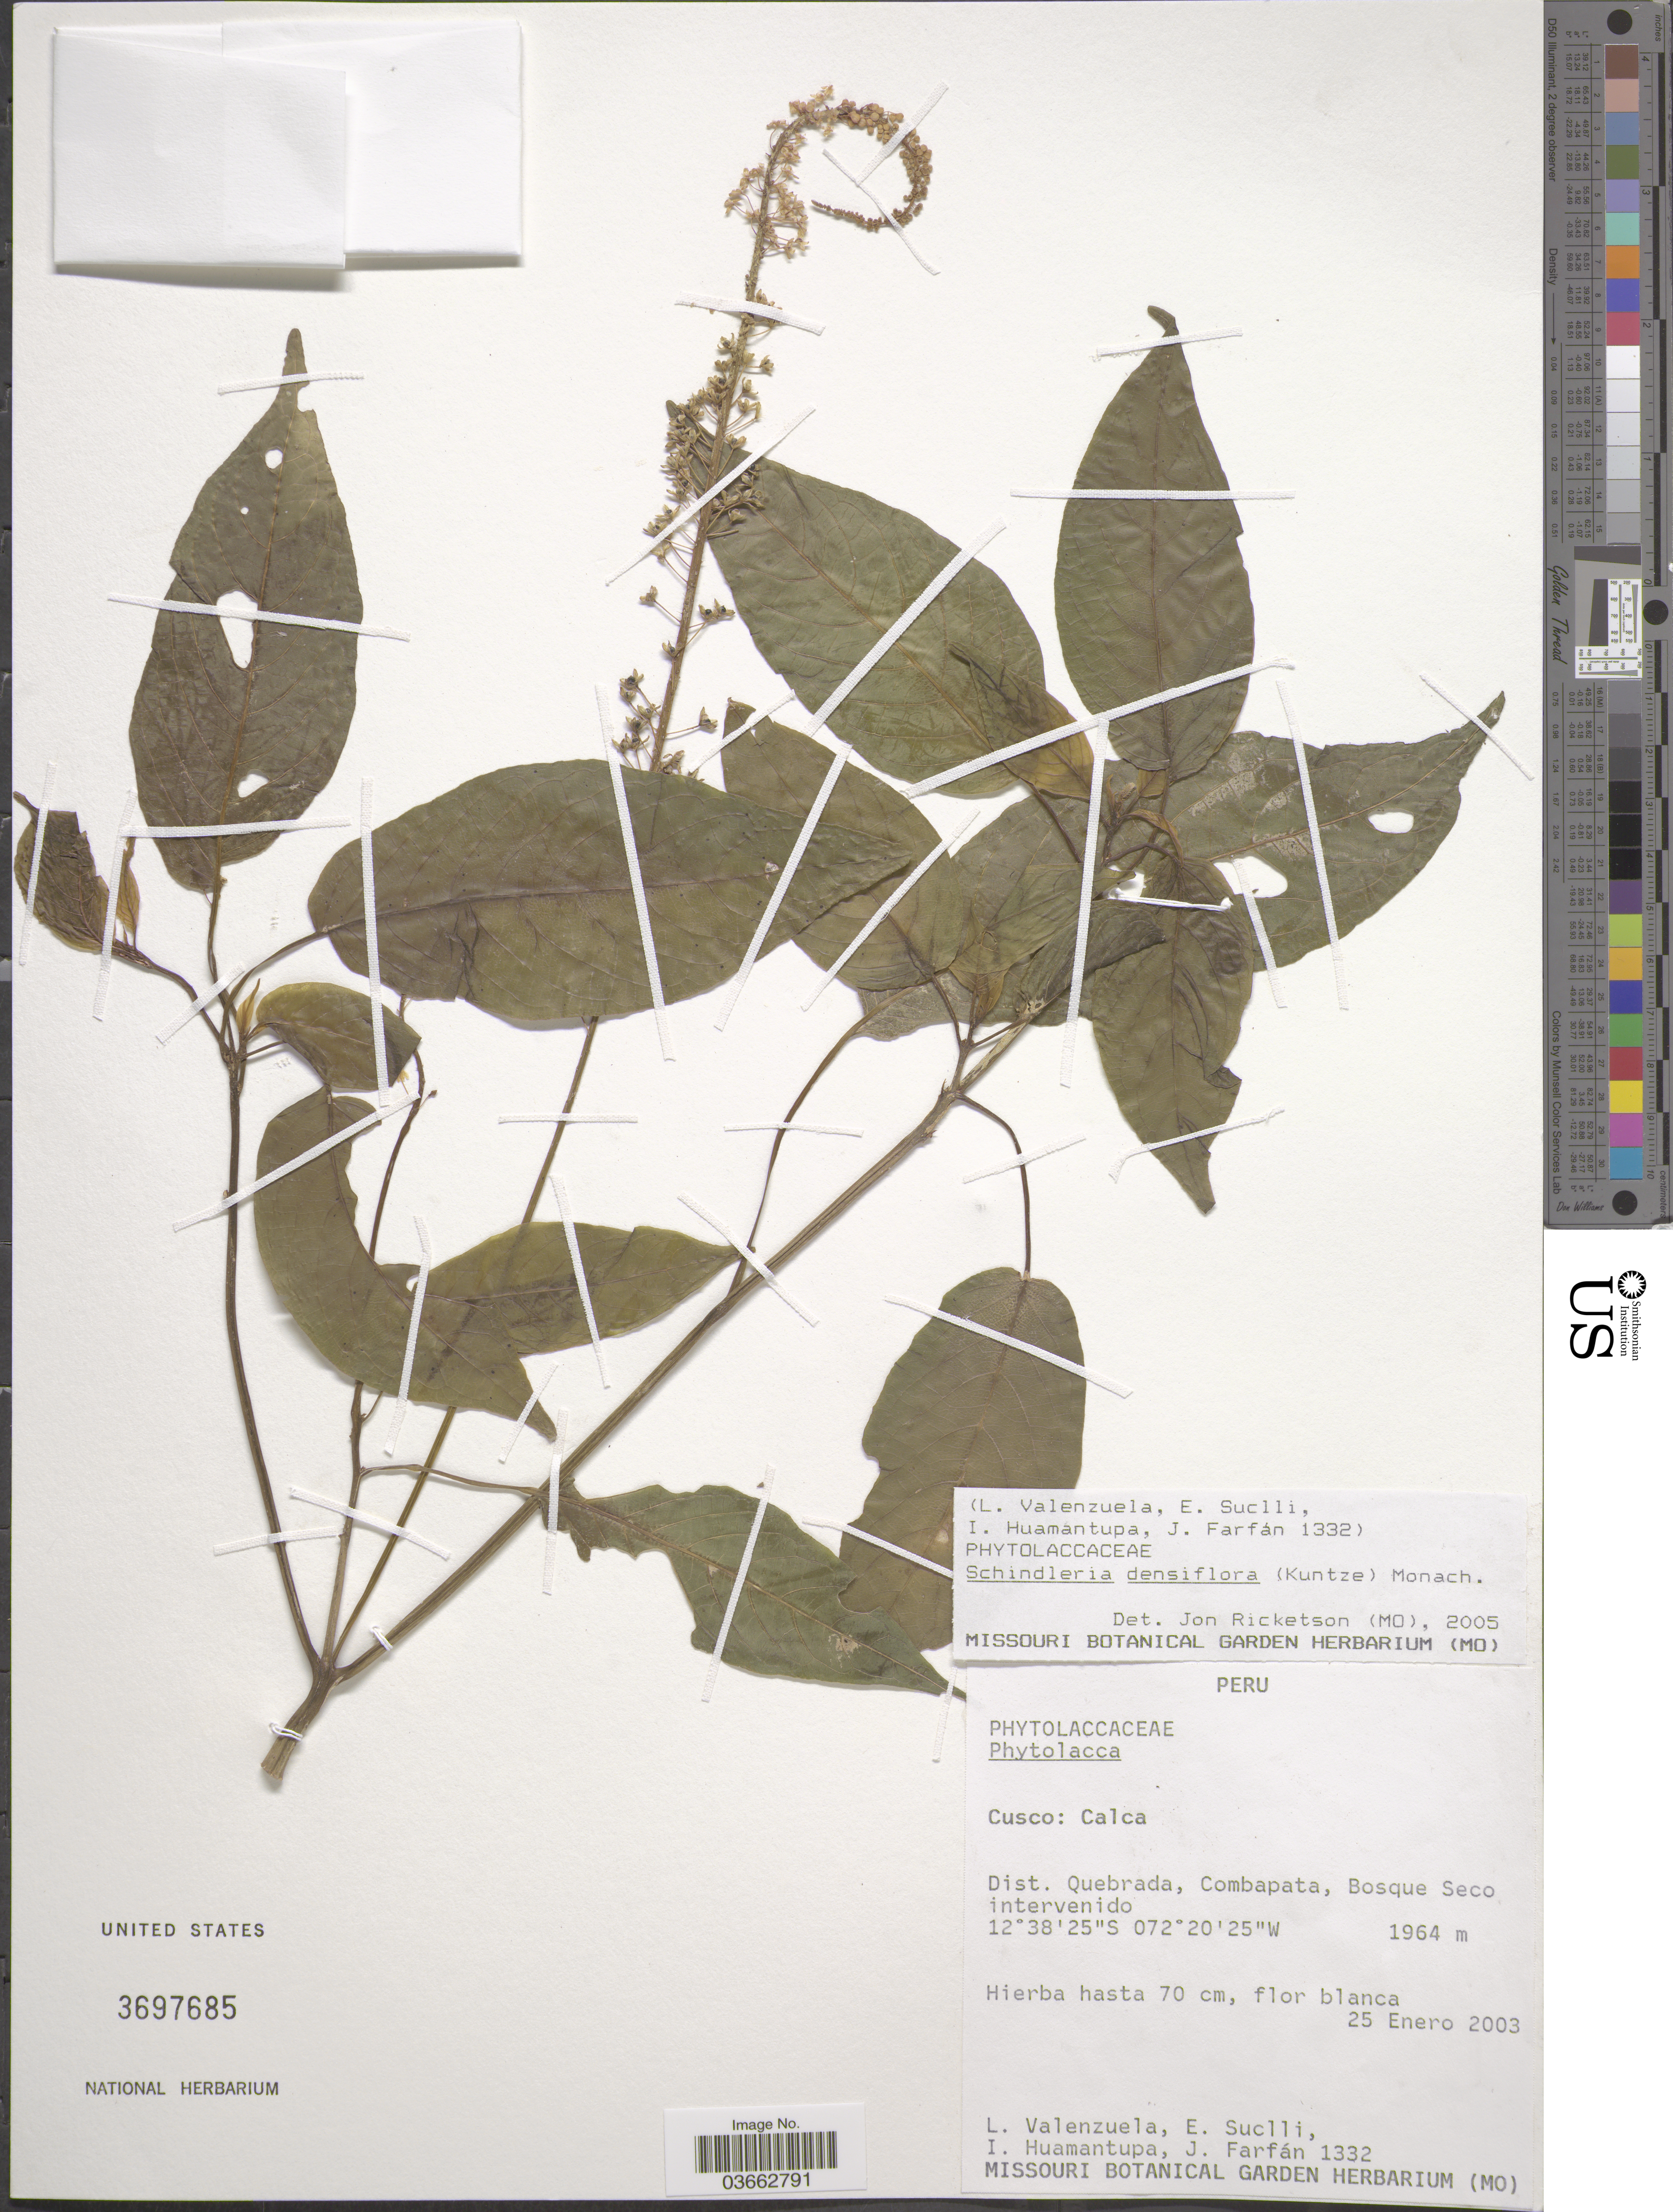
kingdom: Plantae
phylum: Tracheophyta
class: Magnoliopsida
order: Caryophyllales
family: Phytolaccaceae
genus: Schindleria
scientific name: Schindleria densiflora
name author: (Kuntze) Monach.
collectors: L. Valenzuela, E. Suclli, I. Huamantupa & J. Farfán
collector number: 1332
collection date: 2003-03-25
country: Peru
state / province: Cusco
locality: Calca. Dist. Quebrada, Conbapata.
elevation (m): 1964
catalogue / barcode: US 3697685